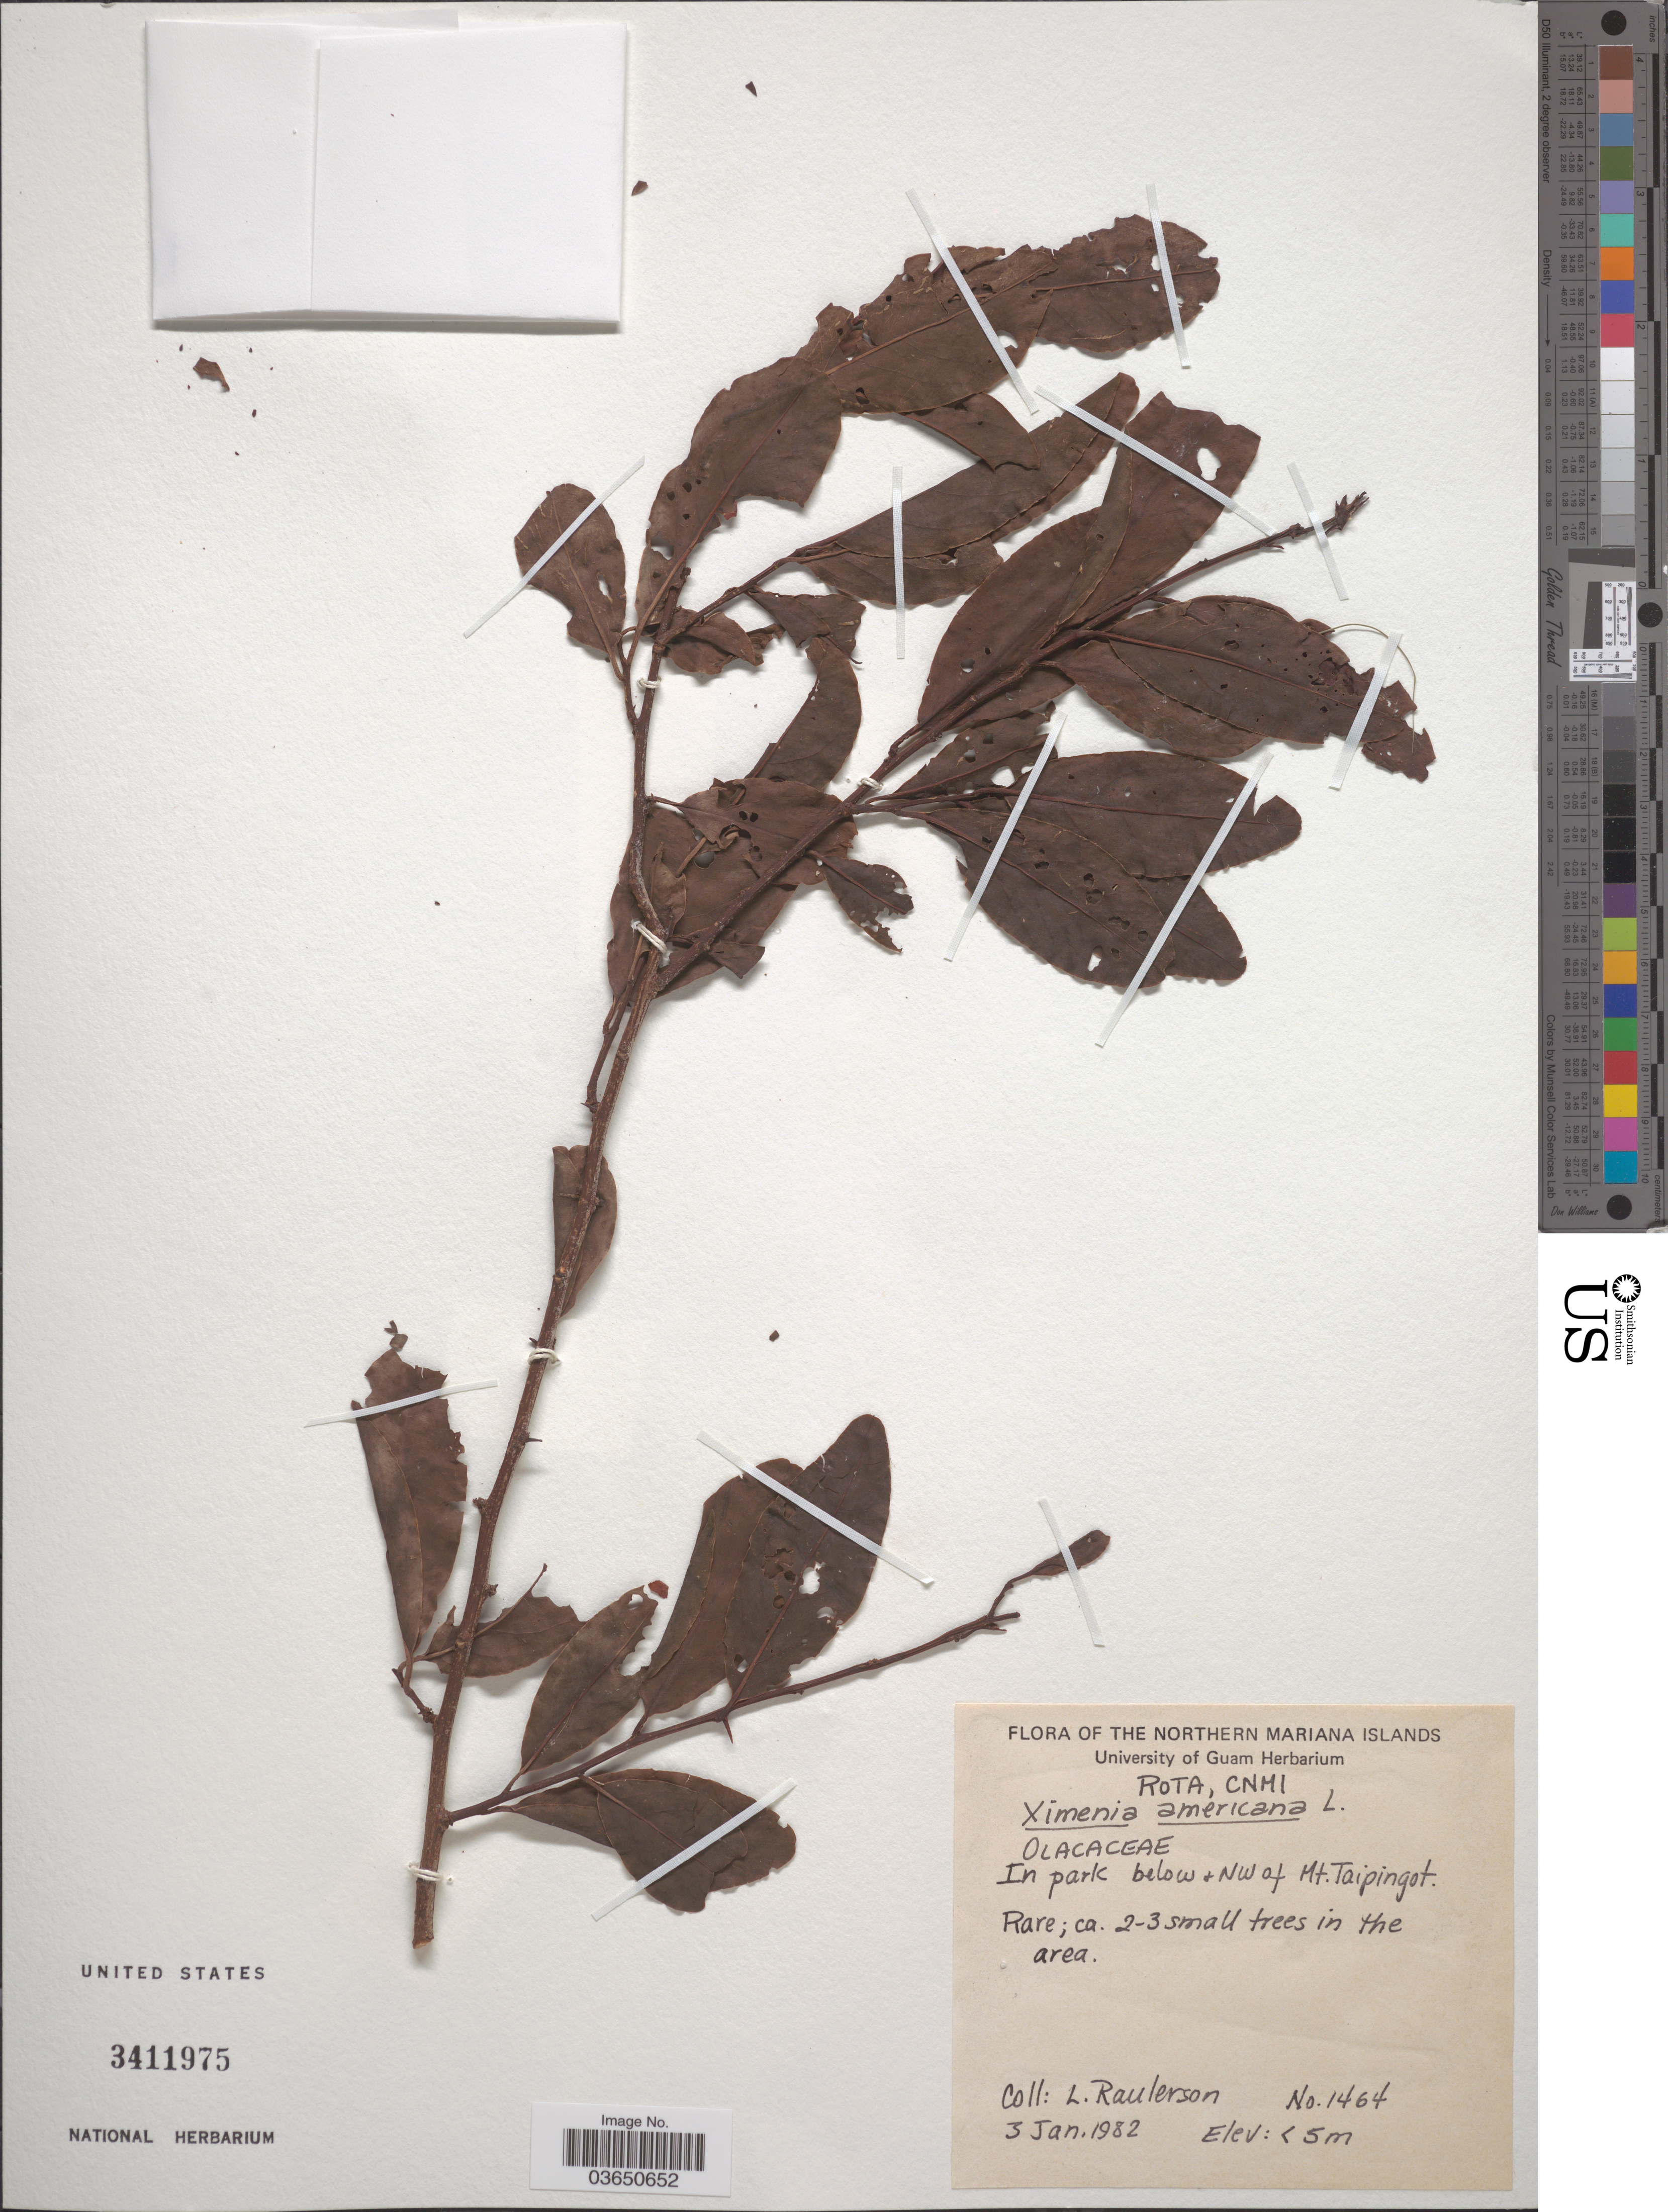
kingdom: Plantae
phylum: Tracheophyta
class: Magnoliopsida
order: Santalales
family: Ximeniaceae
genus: Ximenia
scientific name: Ximenia americana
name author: L.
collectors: L. Raulerson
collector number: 1464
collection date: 1982-01-03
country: Northern Mariana Islands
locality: Rota, CNMI. In park below & NW of Mt. Taipingot.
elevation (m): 5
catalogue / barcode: US 3411975